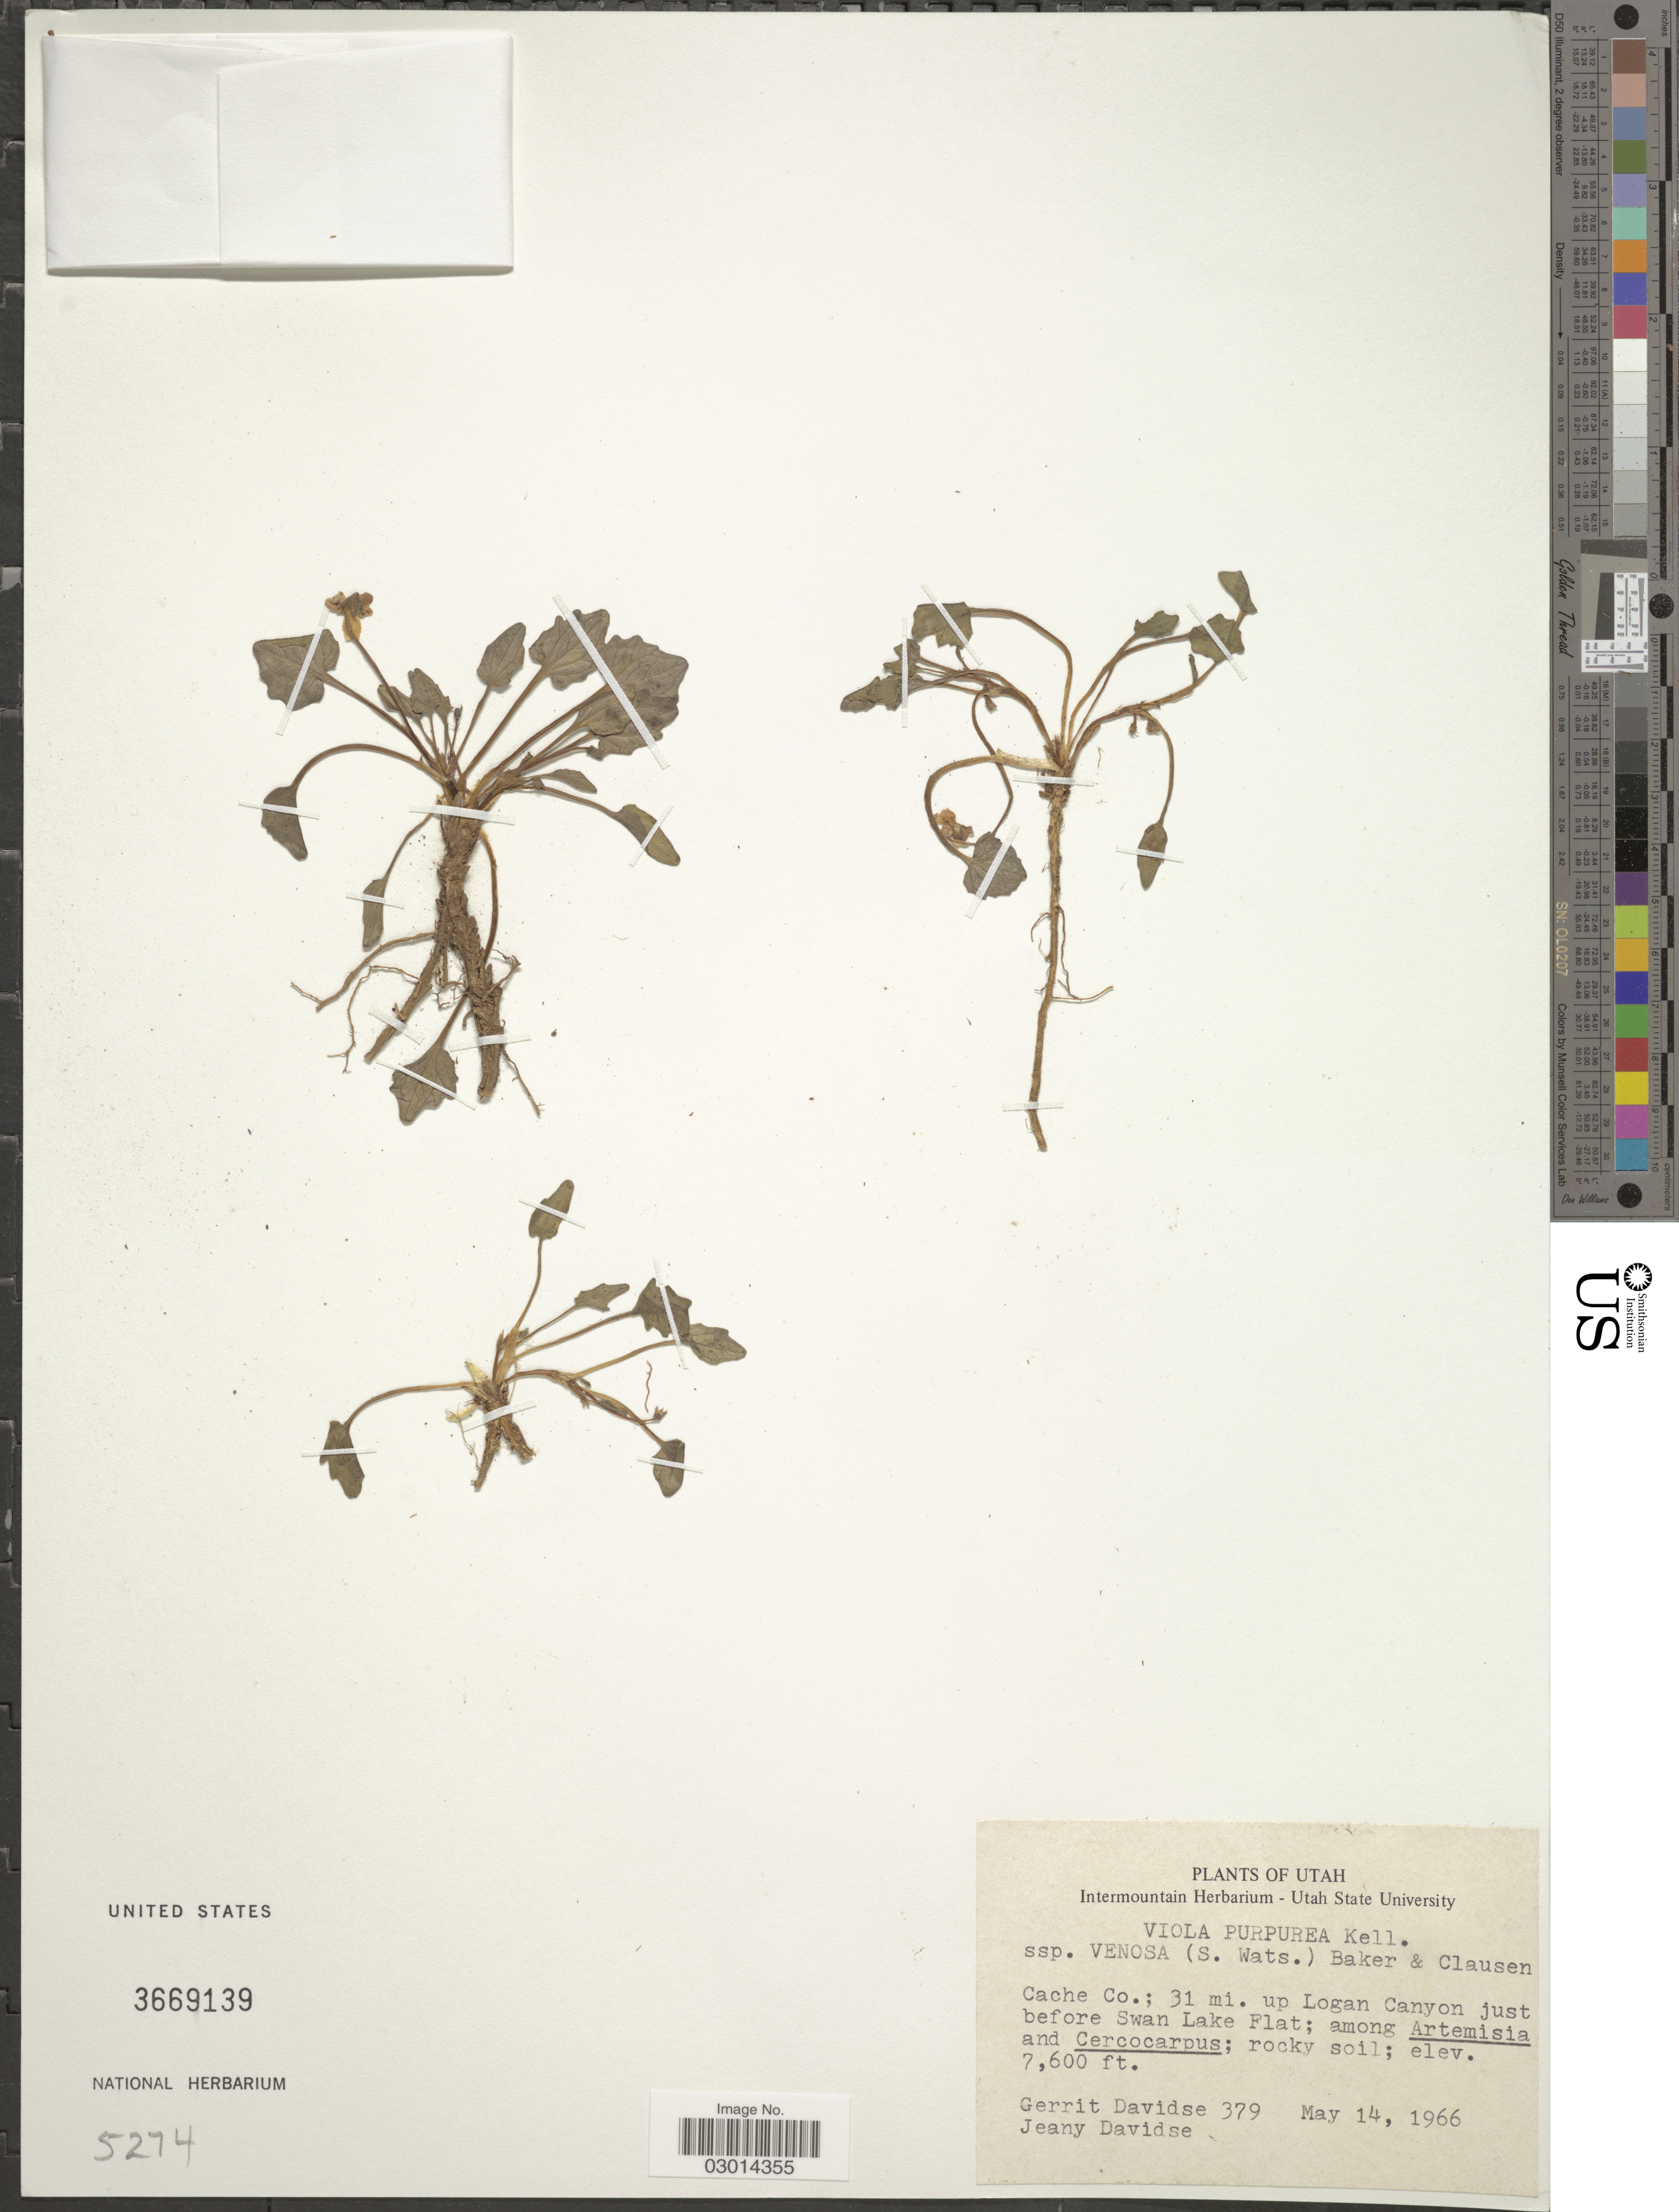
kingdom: Plantae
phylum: Tracheophyta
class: Magnoliopsida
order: Malpighiales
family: Violaceae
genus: Viola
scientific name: Viola purpurea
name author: Kellogg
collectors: G. Davidse & J. Davidse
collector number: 379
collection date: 1966-05-14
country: United States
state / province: Utah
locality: Cache Co.; 31 mi. up Logan Canyon just before Swan Lake Flat.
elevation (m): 2316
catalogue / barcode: US 3669139